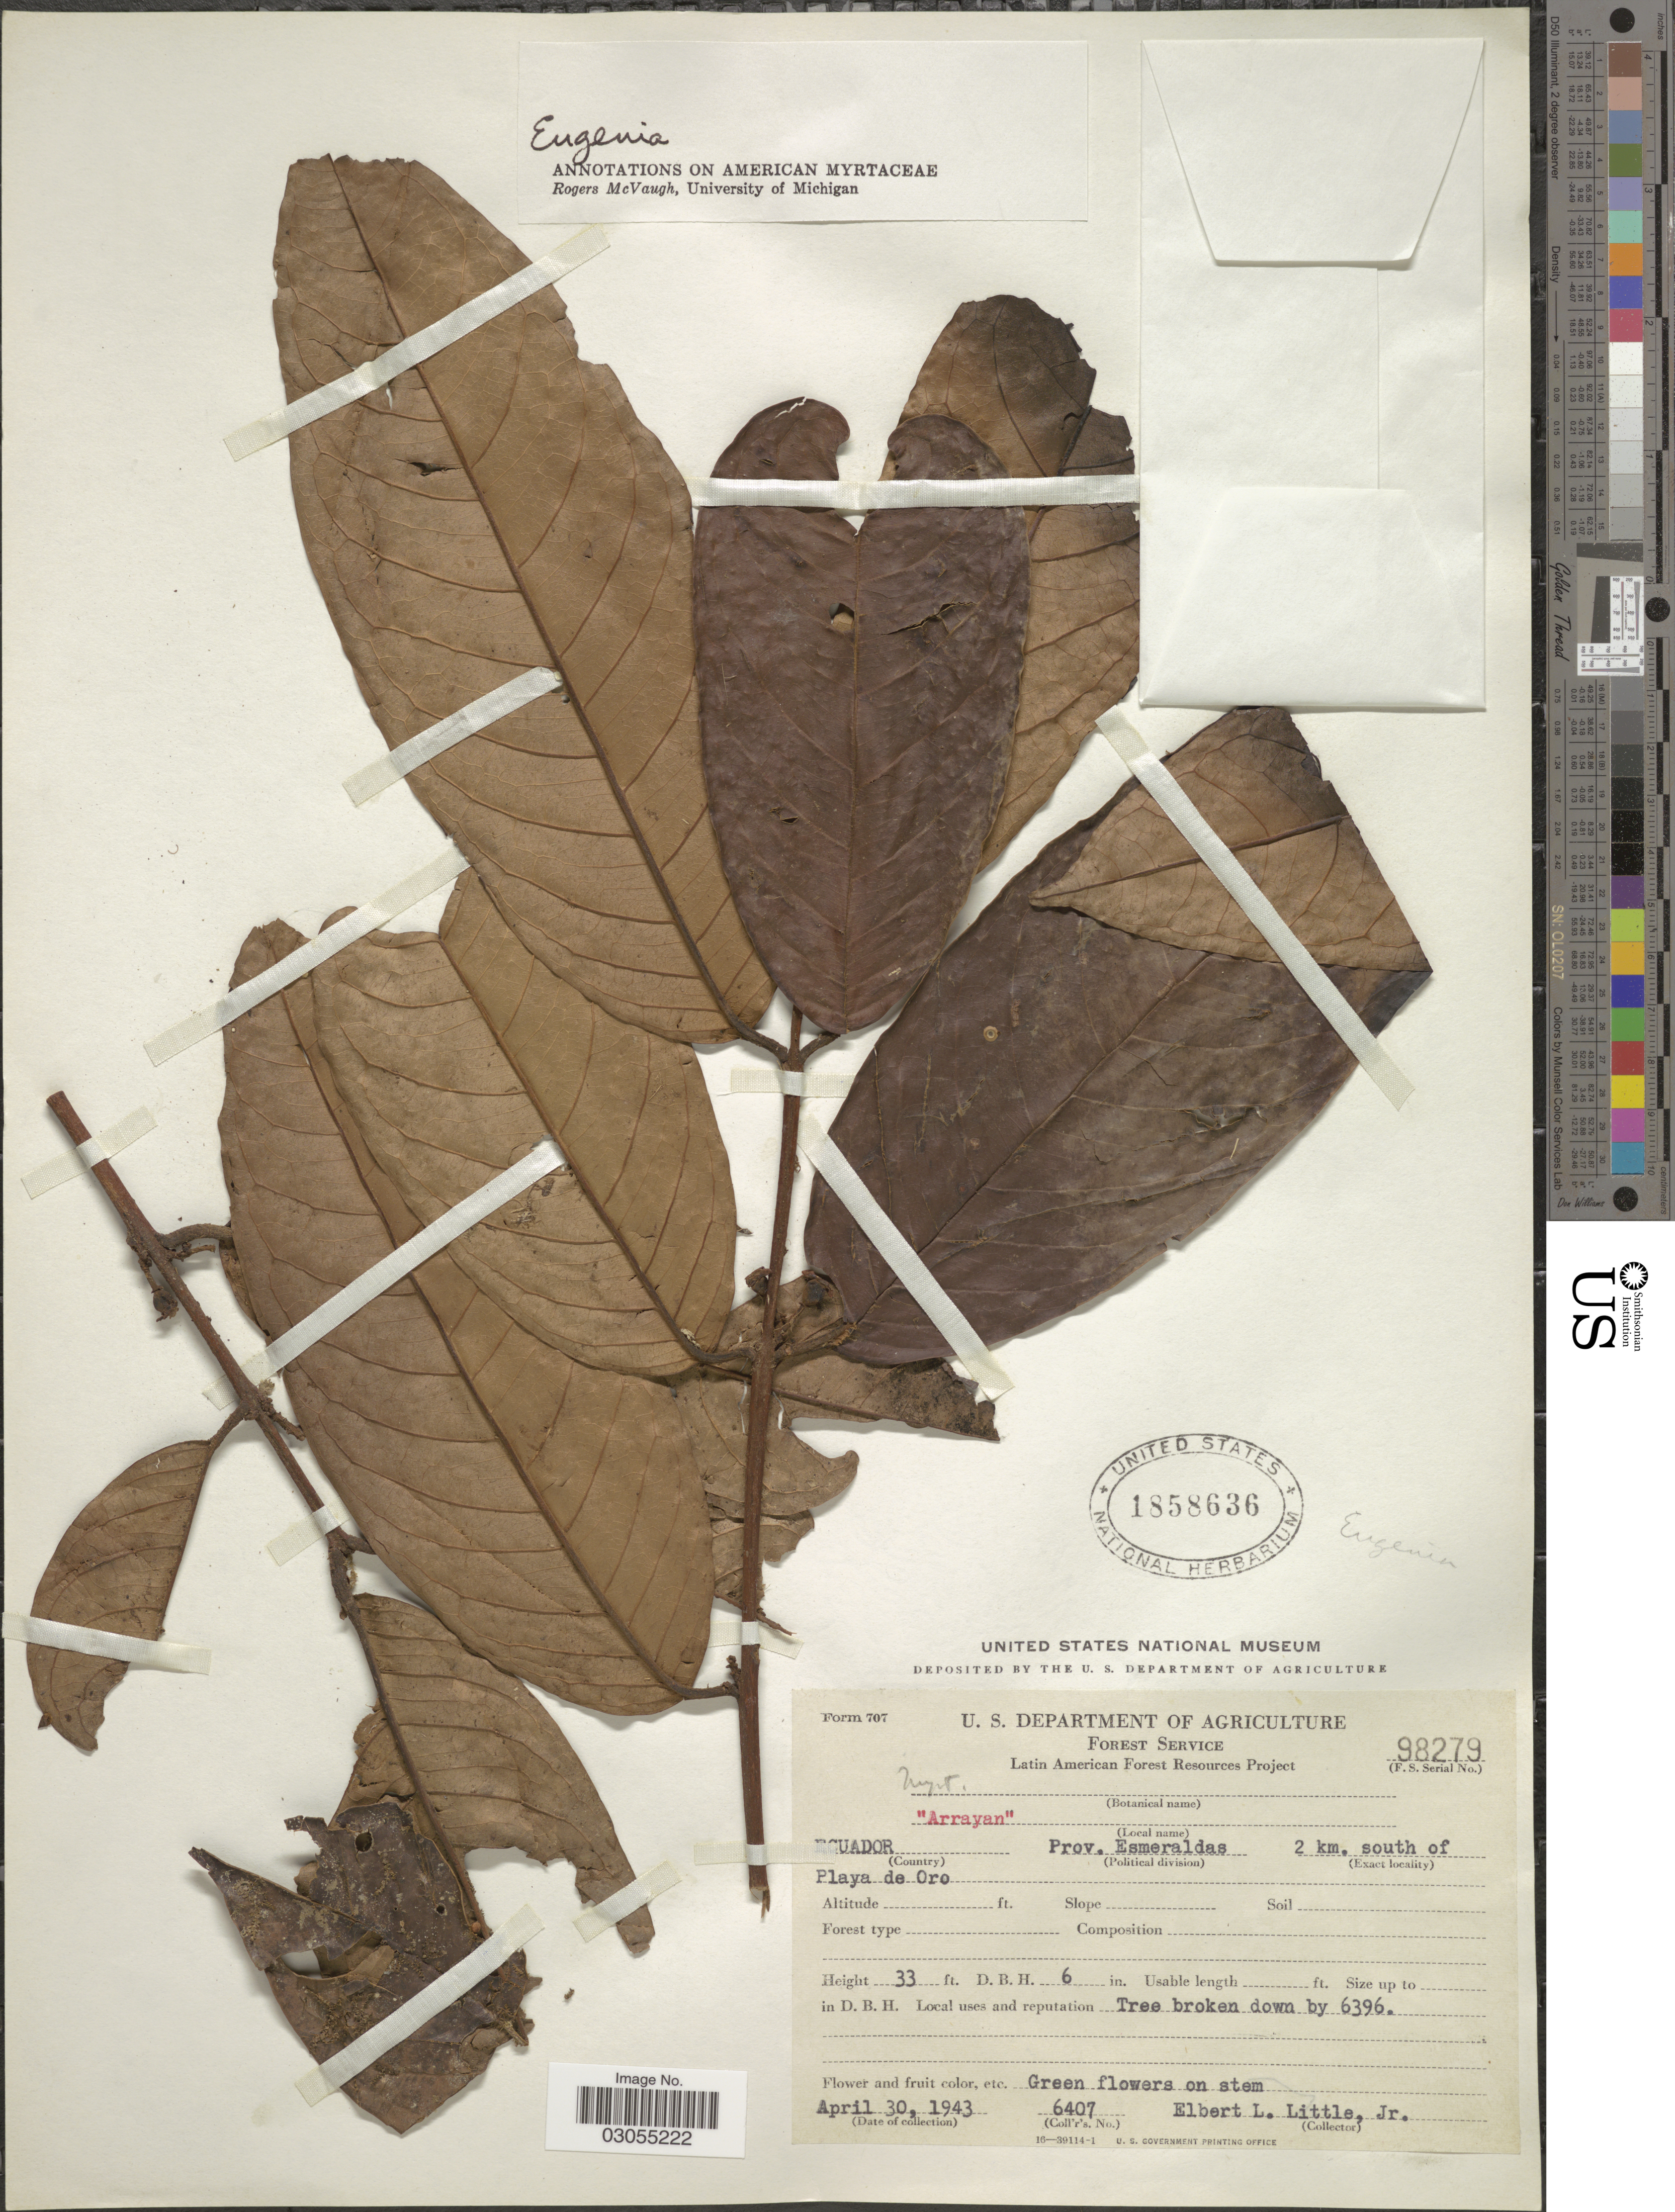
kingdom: Plantae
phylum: Tracheophyta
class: Magnoliopsida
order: Myrtales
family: Myrtaceae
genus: Eugenia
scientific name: Eugenia sp.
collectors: E. L. Little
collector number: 6407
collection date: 1943-04-30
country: Ecuador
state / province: Esmeraldas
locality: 2 km. south of Playa de Oro.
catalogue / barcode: US 1858636